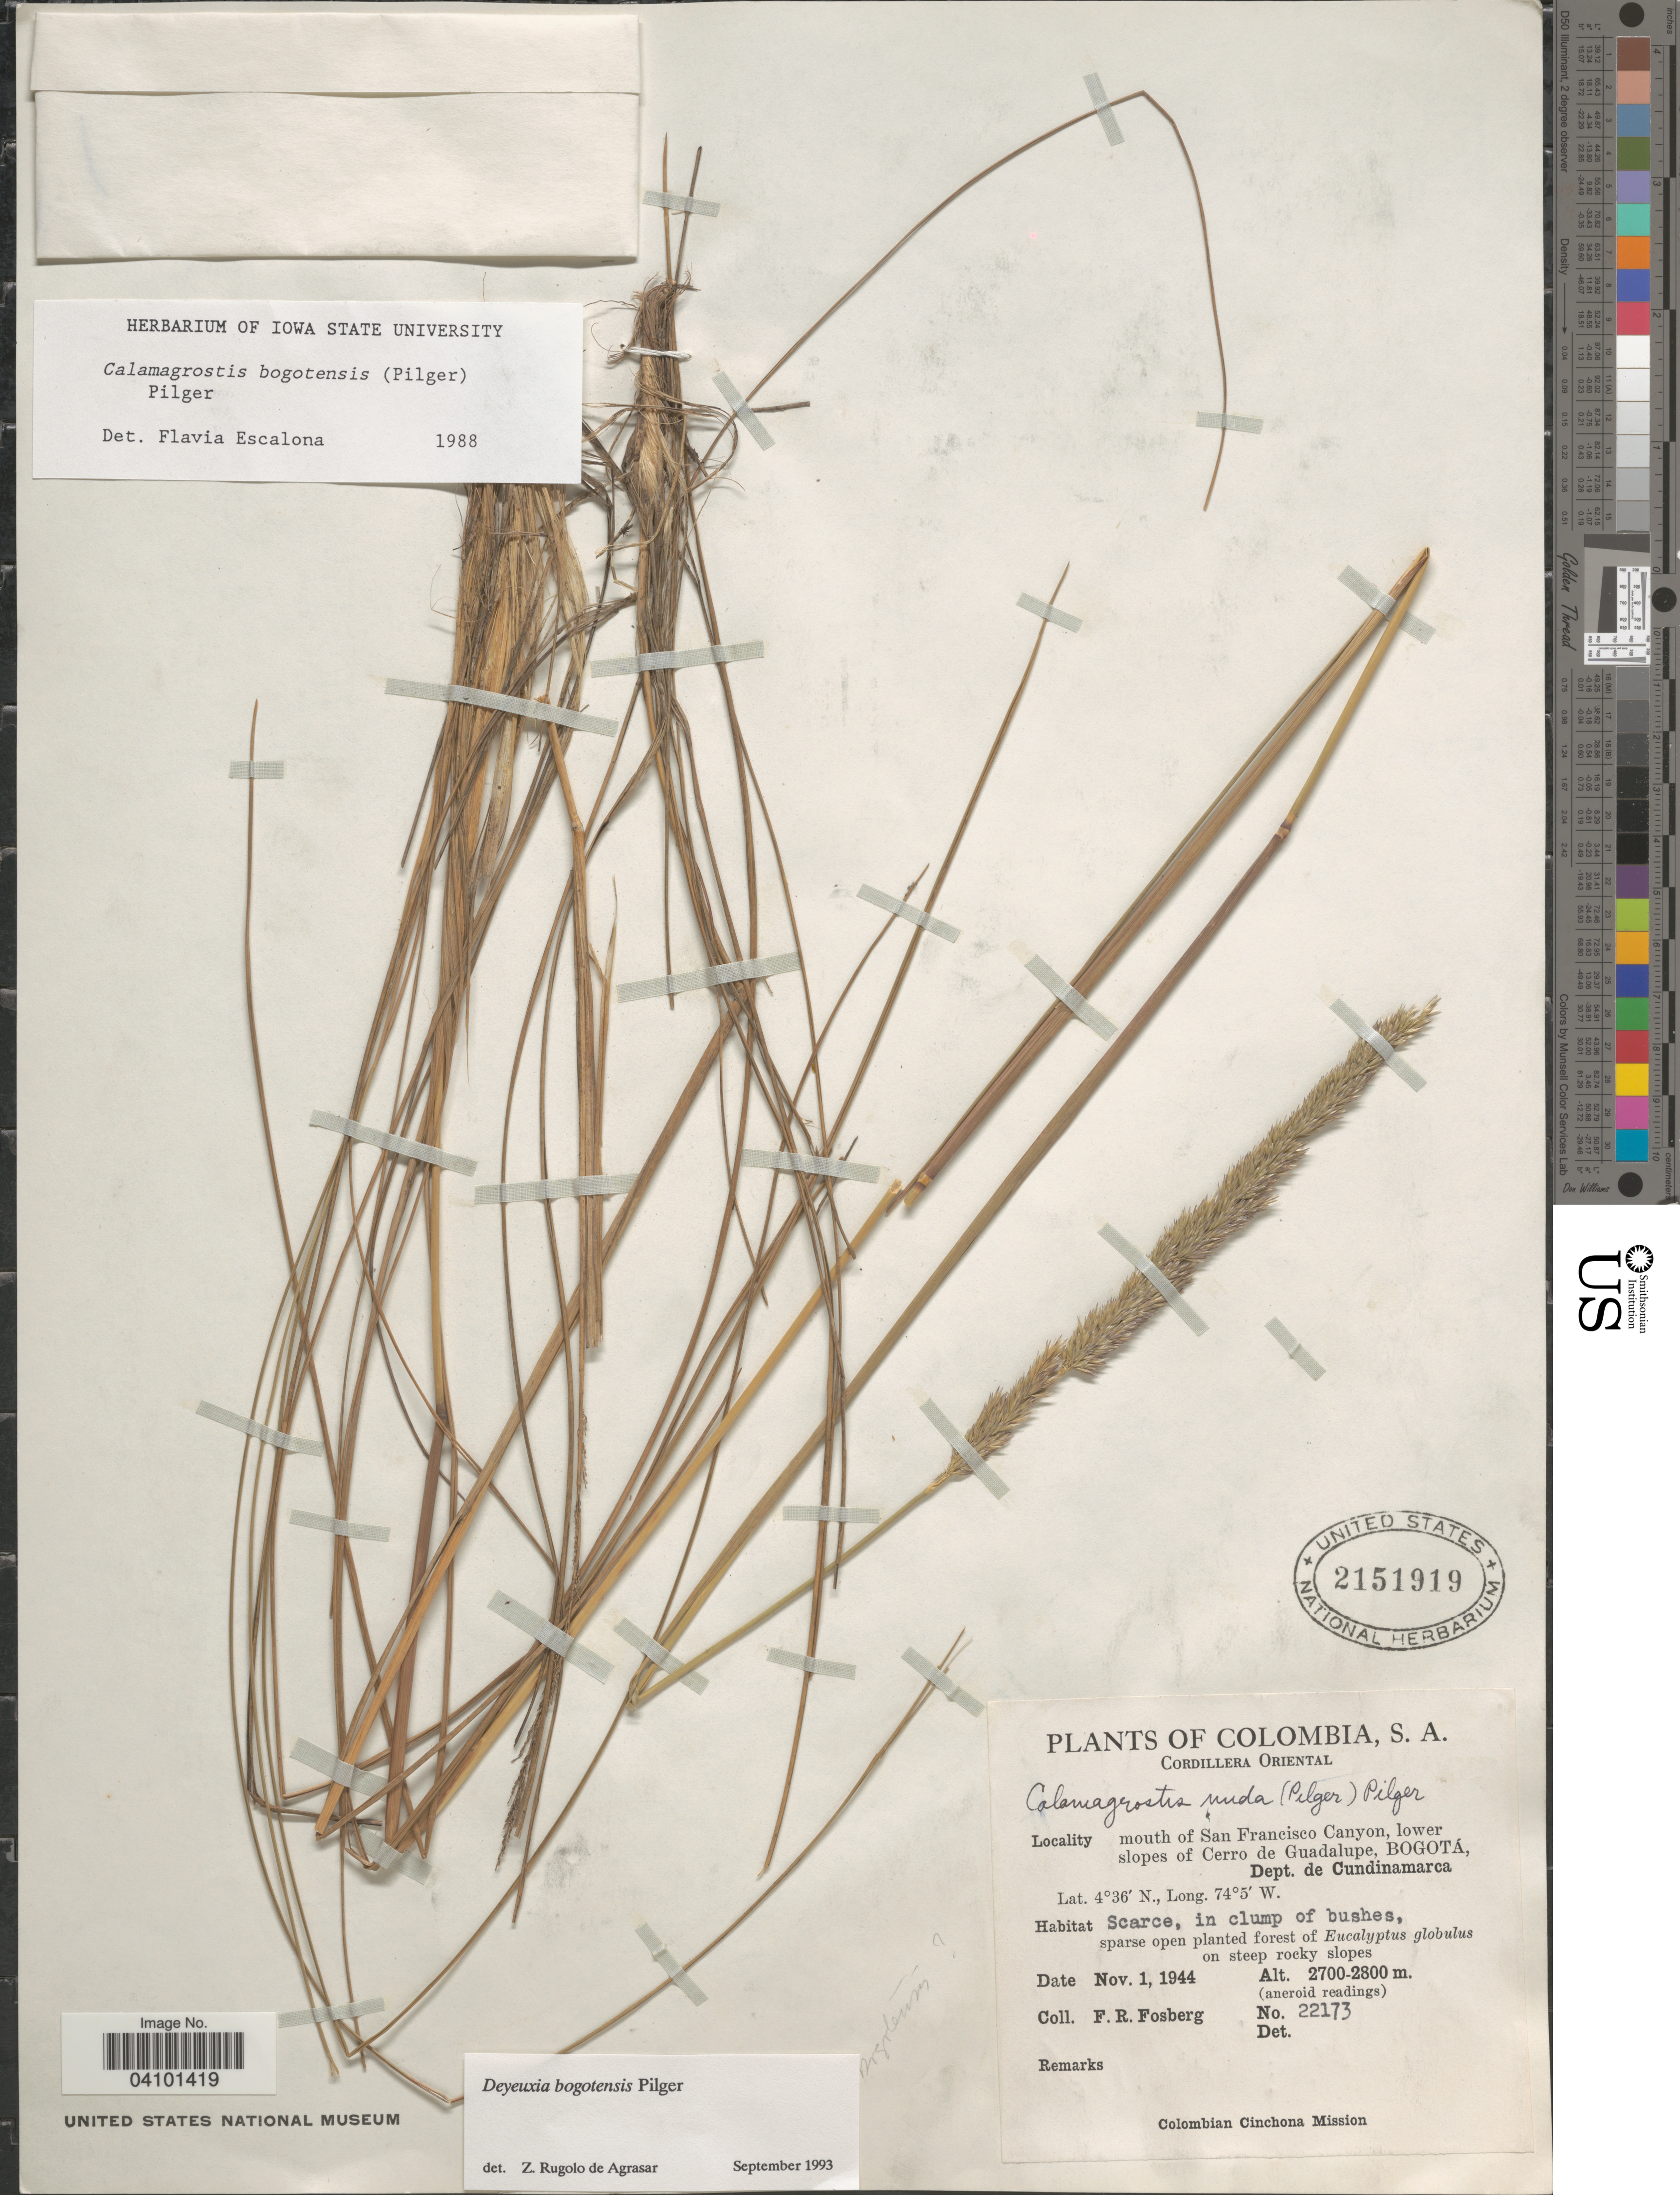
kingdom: Plantae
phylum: Tracheophyta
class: Liliopsida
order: Poales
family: Poaceae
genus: Calamagrostis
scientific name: Calamagrostis bogotensis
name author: (Pilg.) Pilg.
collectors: F. R. Fosberg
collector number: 22173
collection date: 1944-11-01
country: Colombia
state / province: Cundinamarca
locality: Cordillera Oriental. Mouth of San Francisco Canyon, lower slopes of Cerro de Guadalupe, Bogotá, Dept. Cundinamarca. Colombian Cinchona Mission.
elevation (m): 2700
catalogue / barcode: US 2151919